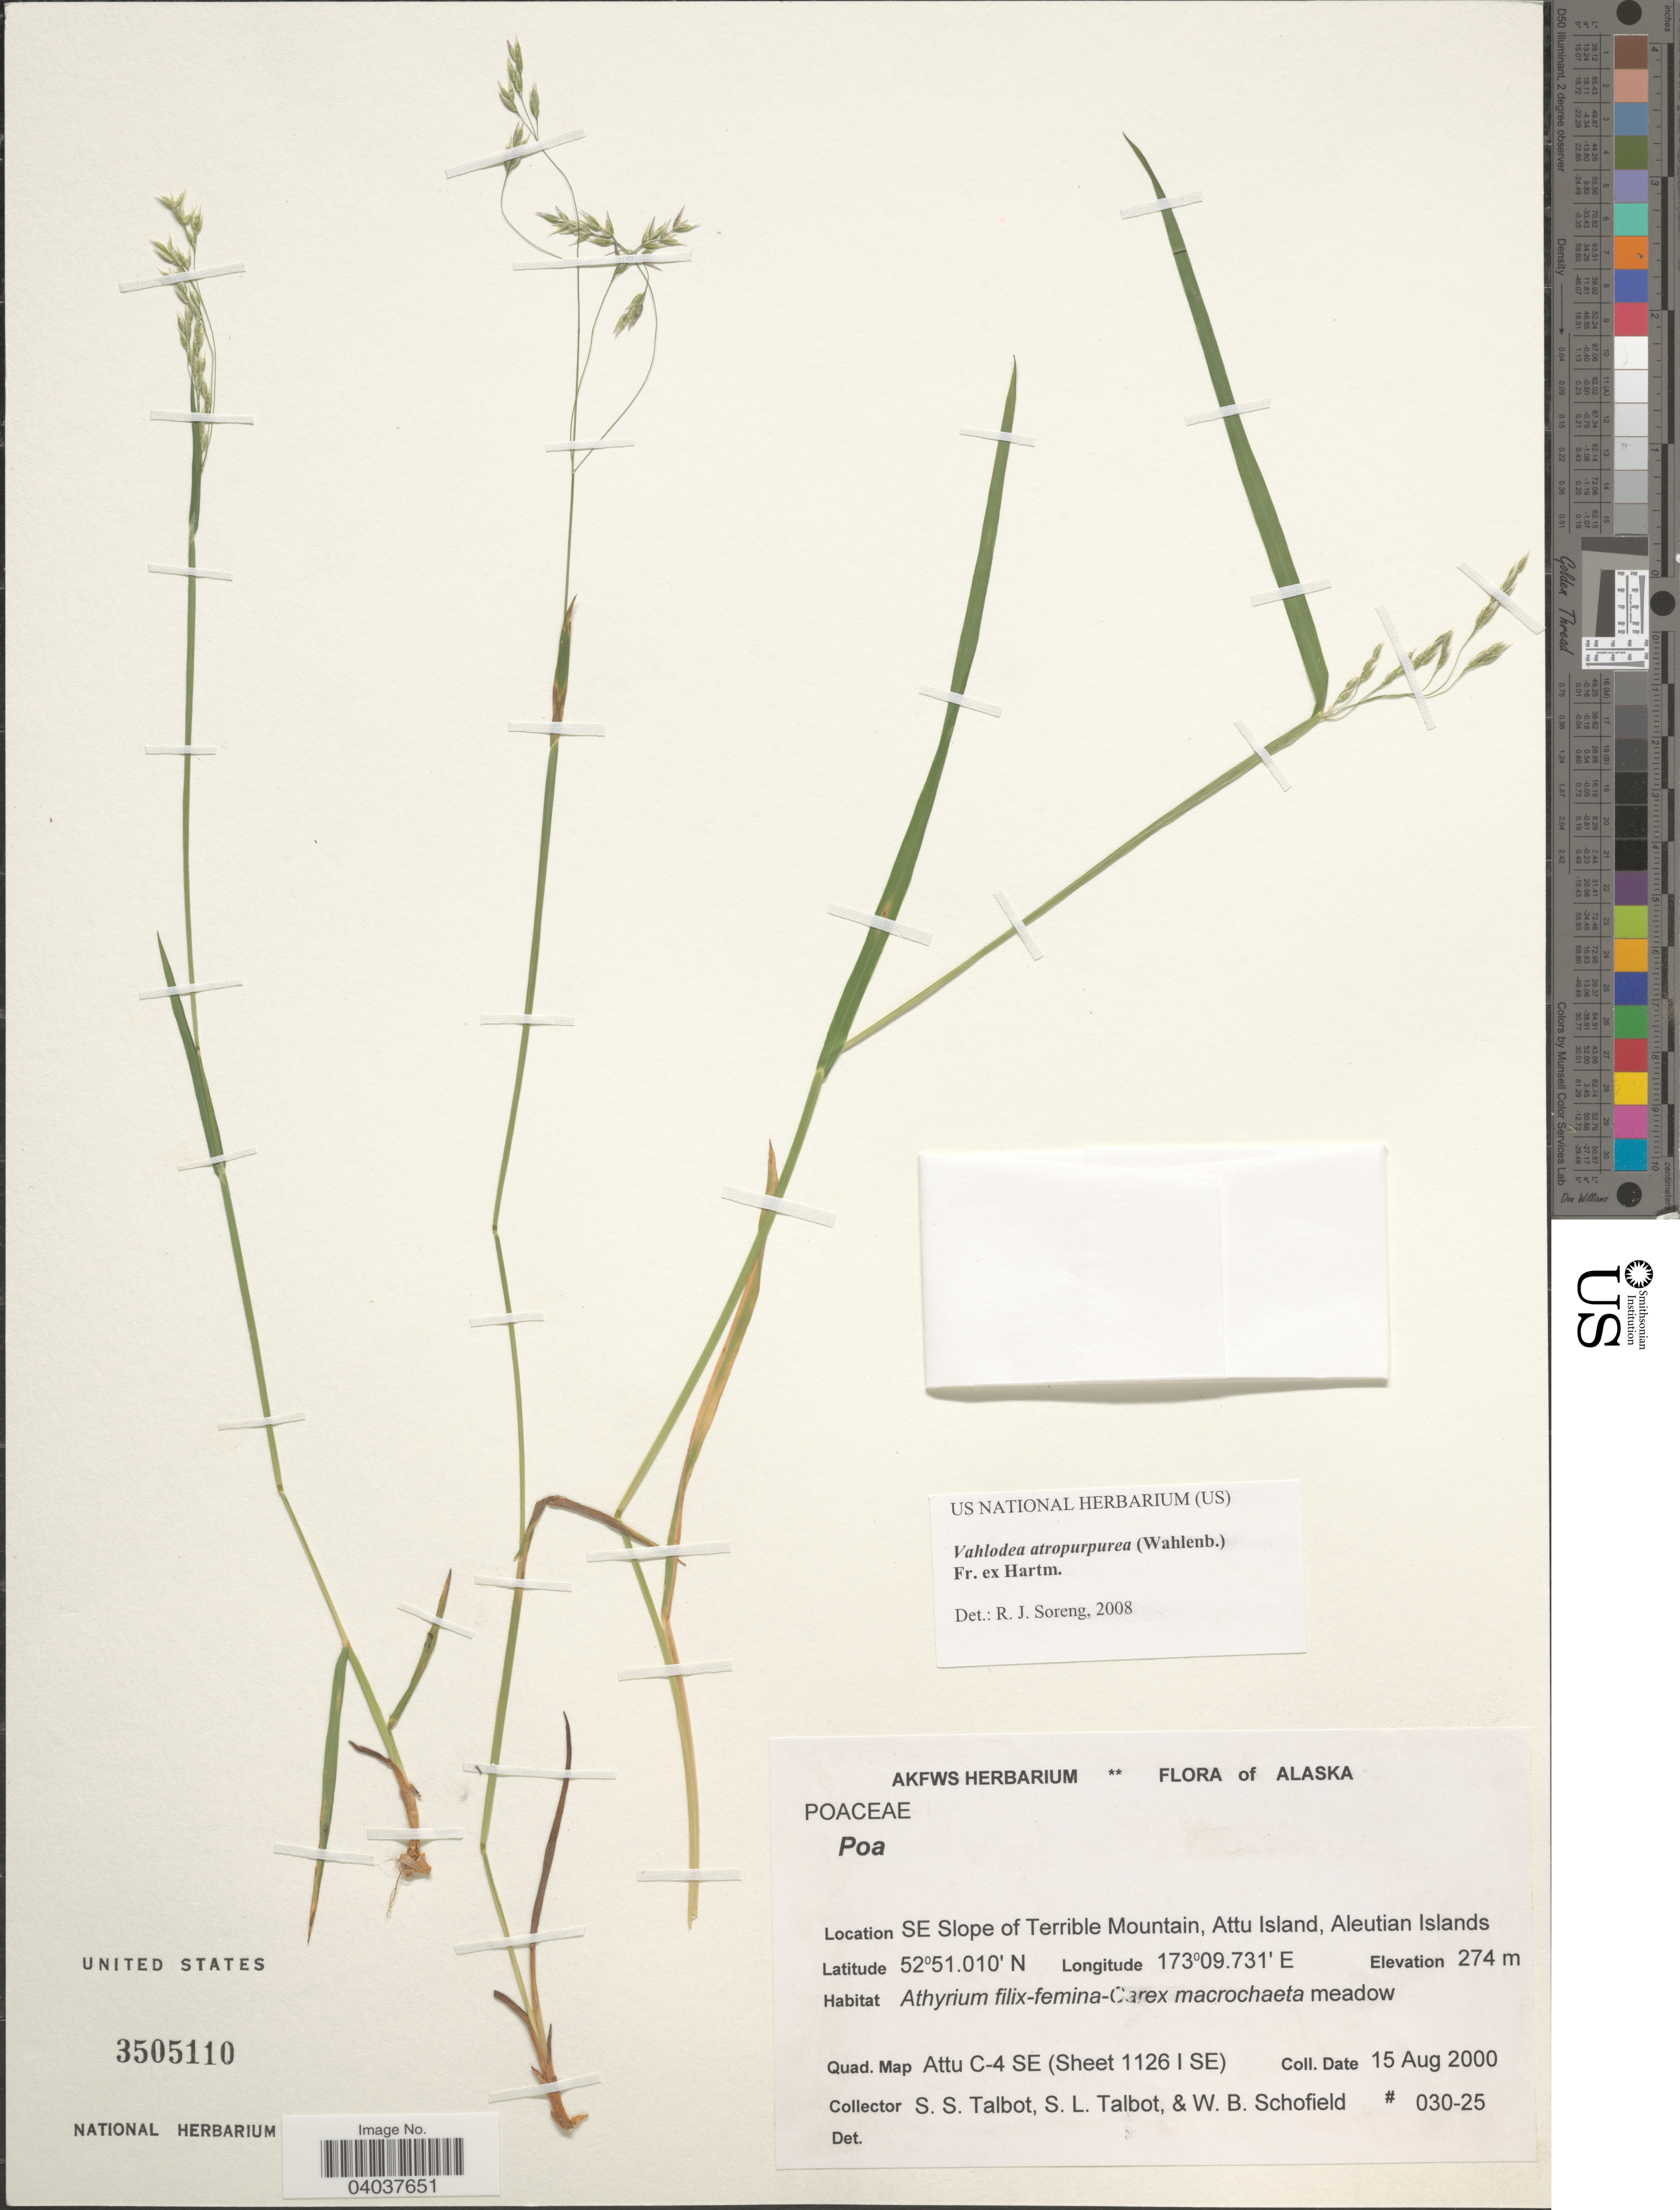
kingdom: Plantae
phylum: Tracheophyta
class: Liliopsida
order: Poales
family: Poaceae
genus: Vahlodea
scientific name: Vahlodea atropurpurea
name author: (Wahlenb.) Fr. ex Hartm.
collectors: S. S. Talbot, S. Talbot & W. Schofield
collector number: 030-25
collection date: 2000-08-15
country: United States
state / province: Alaska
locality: SE Slope of Terrible Mountain, Attu Island, Aleutian Islands. Quad. Map Attu C-4 SE (Sheet 1126 I SE).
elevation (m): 274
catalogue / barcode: US 3505110